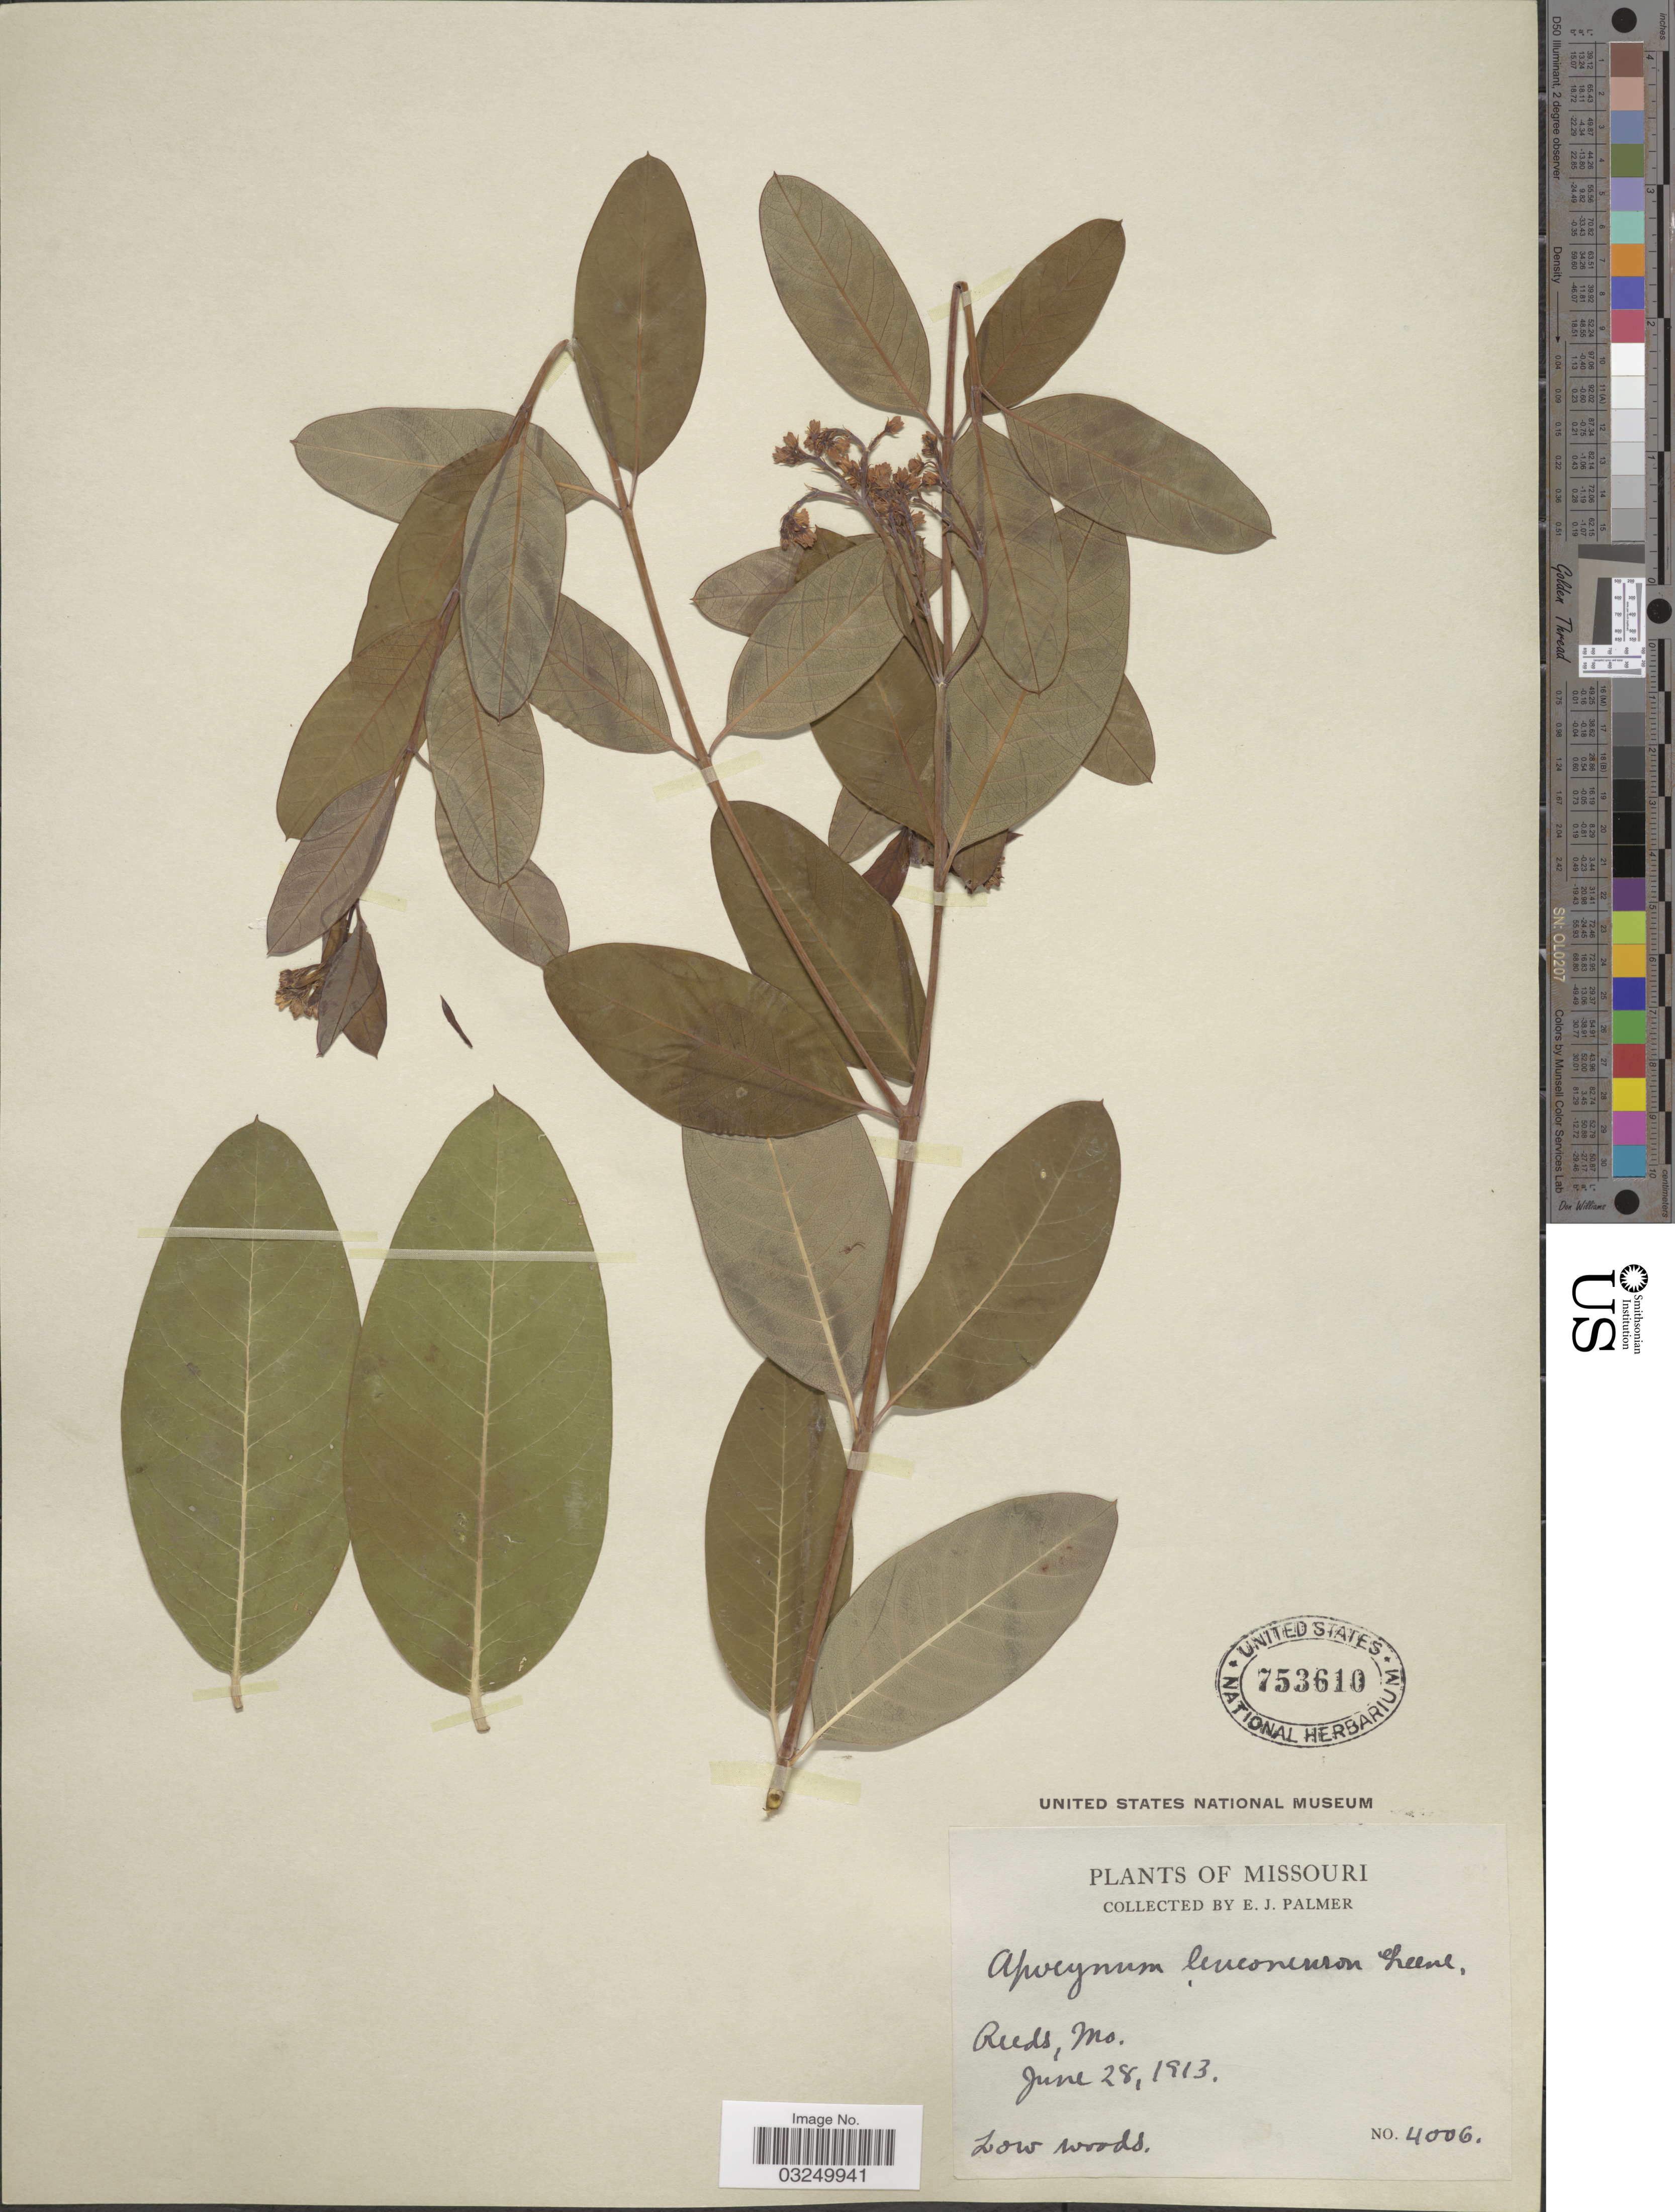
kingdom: Plantae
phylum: Tracheophyta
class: Magnoliopsida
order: Gentianales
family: Apocynaceae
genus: Apocynum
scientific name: Apocynum leuconeuron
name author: Greene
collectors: E. J. Palmer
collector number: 4006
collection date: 1913-06-28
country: United States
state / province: Missouri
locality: Reeds.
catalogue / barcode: US 753610